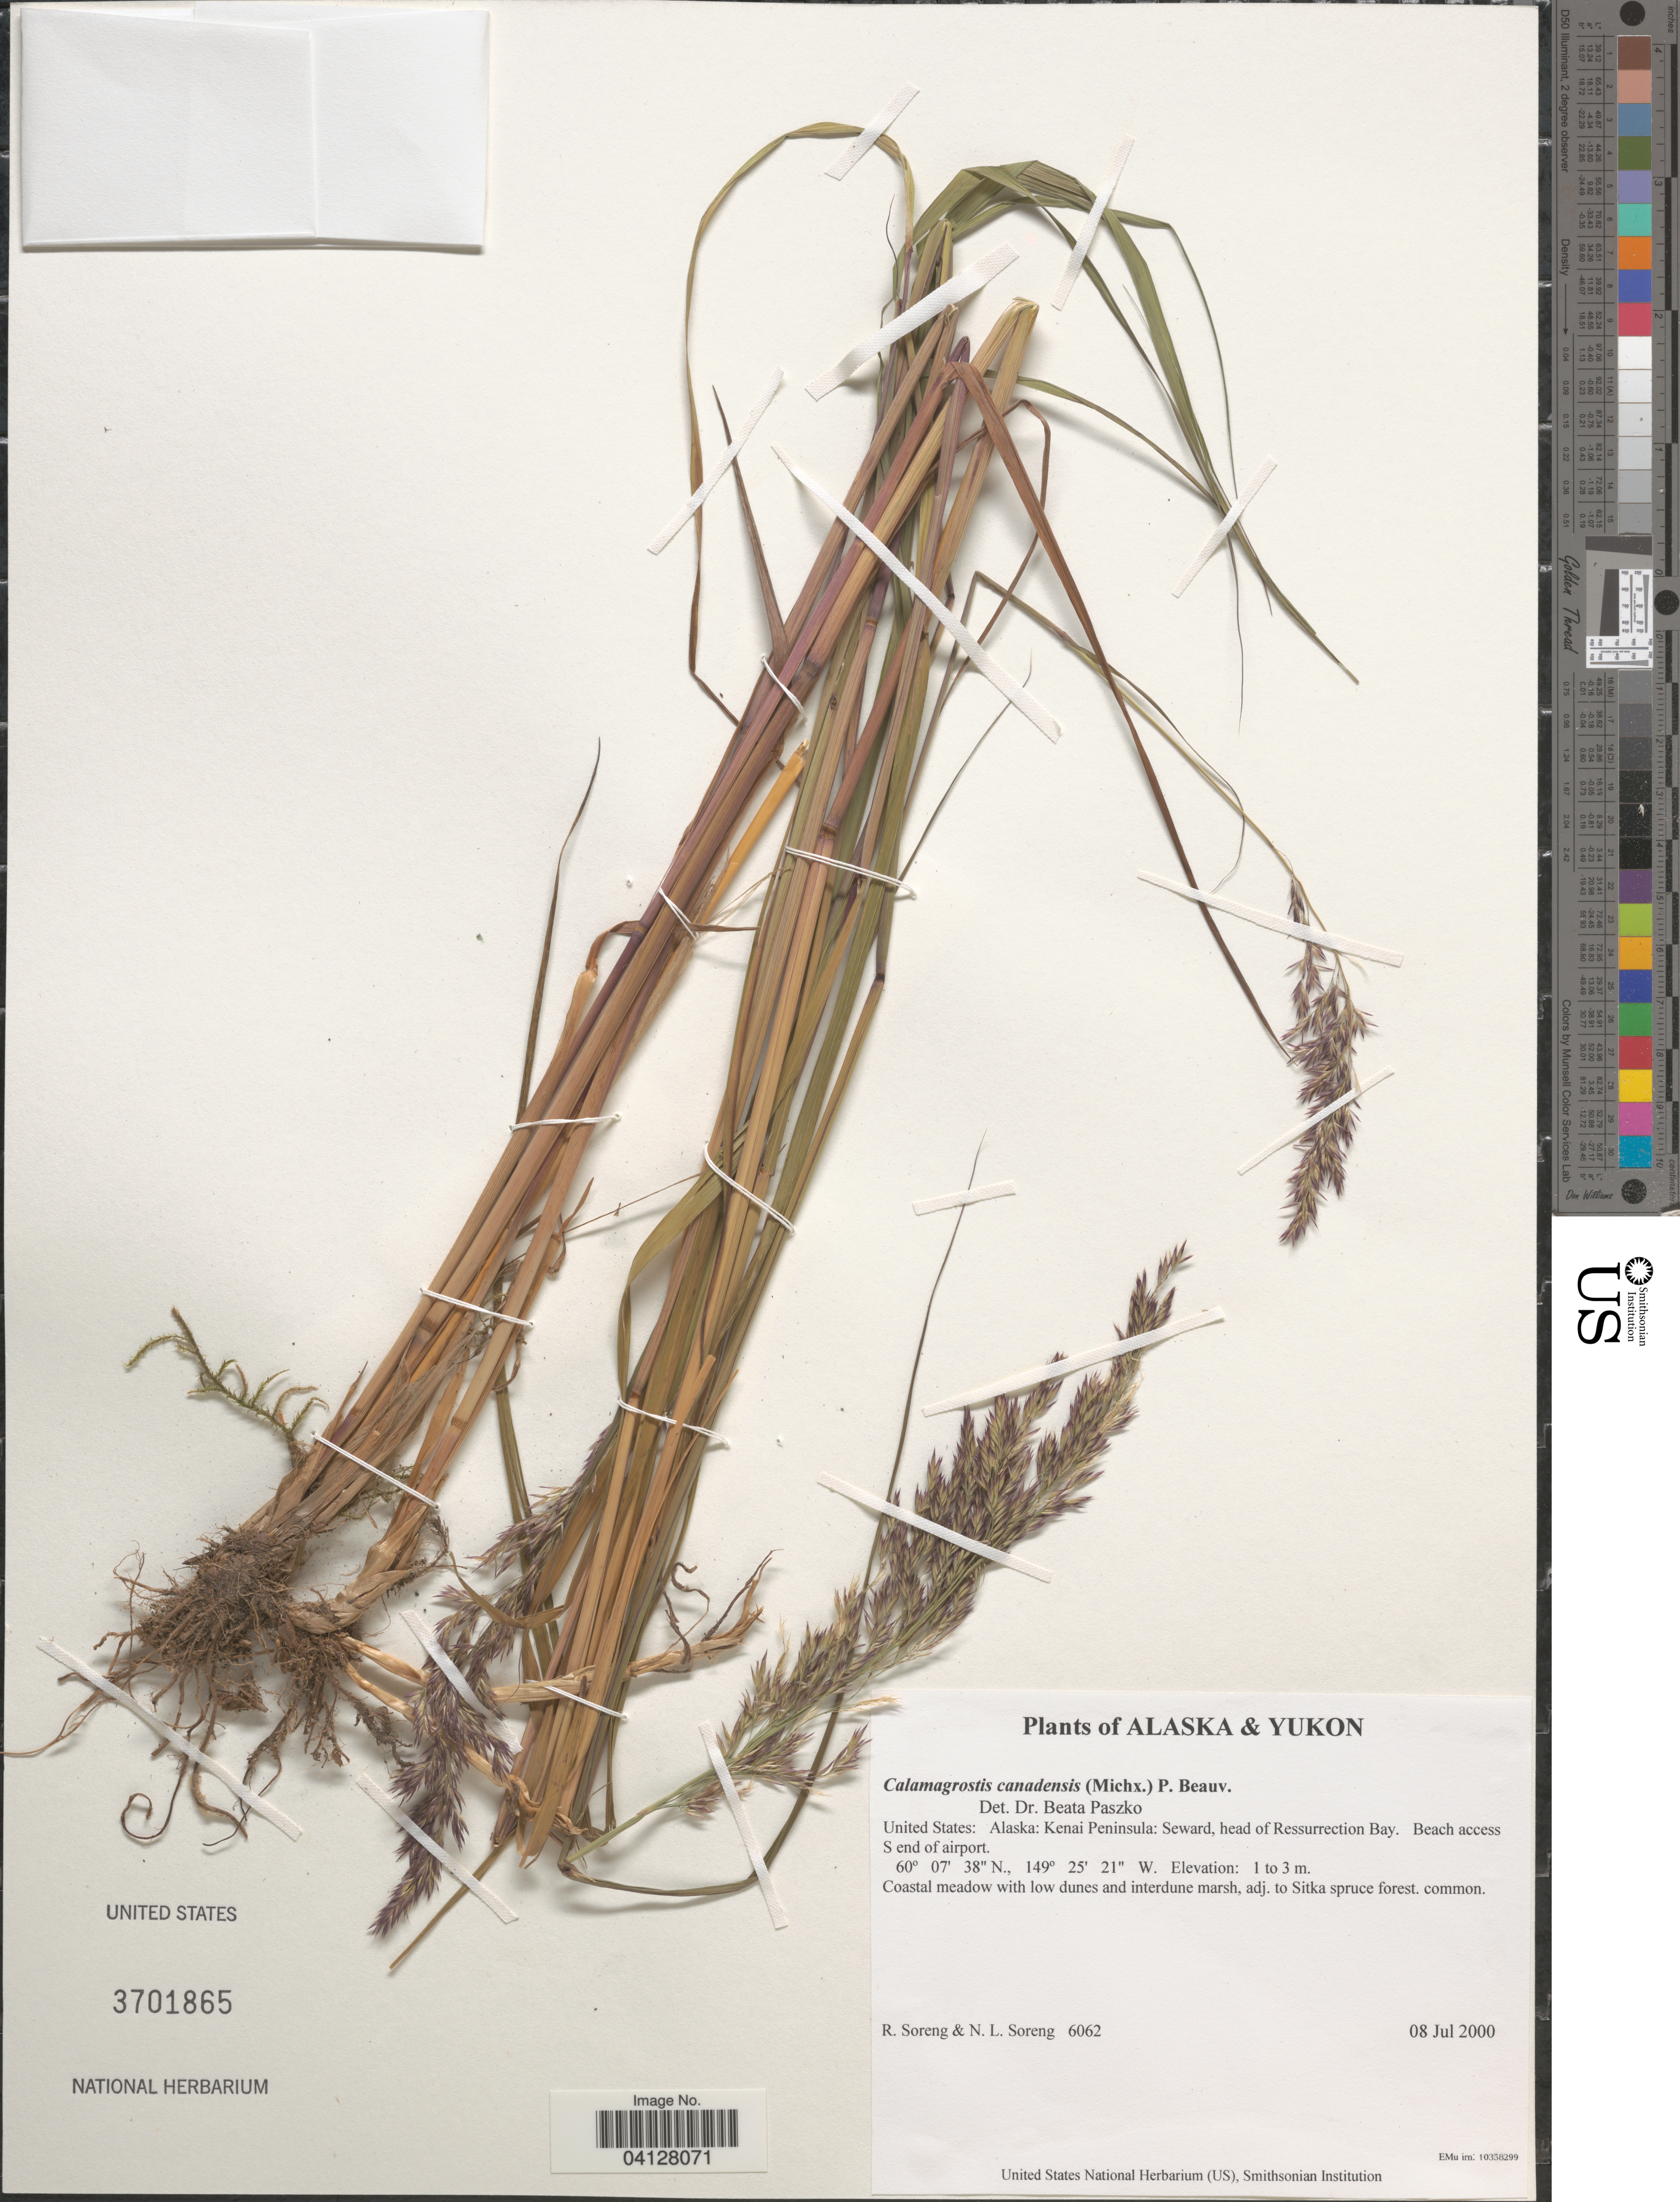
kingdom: Plantae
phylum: Tracheophyta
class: Liliopsida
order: Poales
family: Poaceae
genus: Calamagrostis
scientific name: Calamagrostis canadensis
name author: (Michx.) P. Beauv.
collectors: R. J. Soreng & N. L. Soreng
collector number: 6062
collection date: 2000-07-08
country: United States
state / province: Alaska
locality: Kenai Peninsula: Seward, head of Resurrection Bay. Beach access S end of airport.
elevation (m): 1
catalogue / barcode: US 3701865